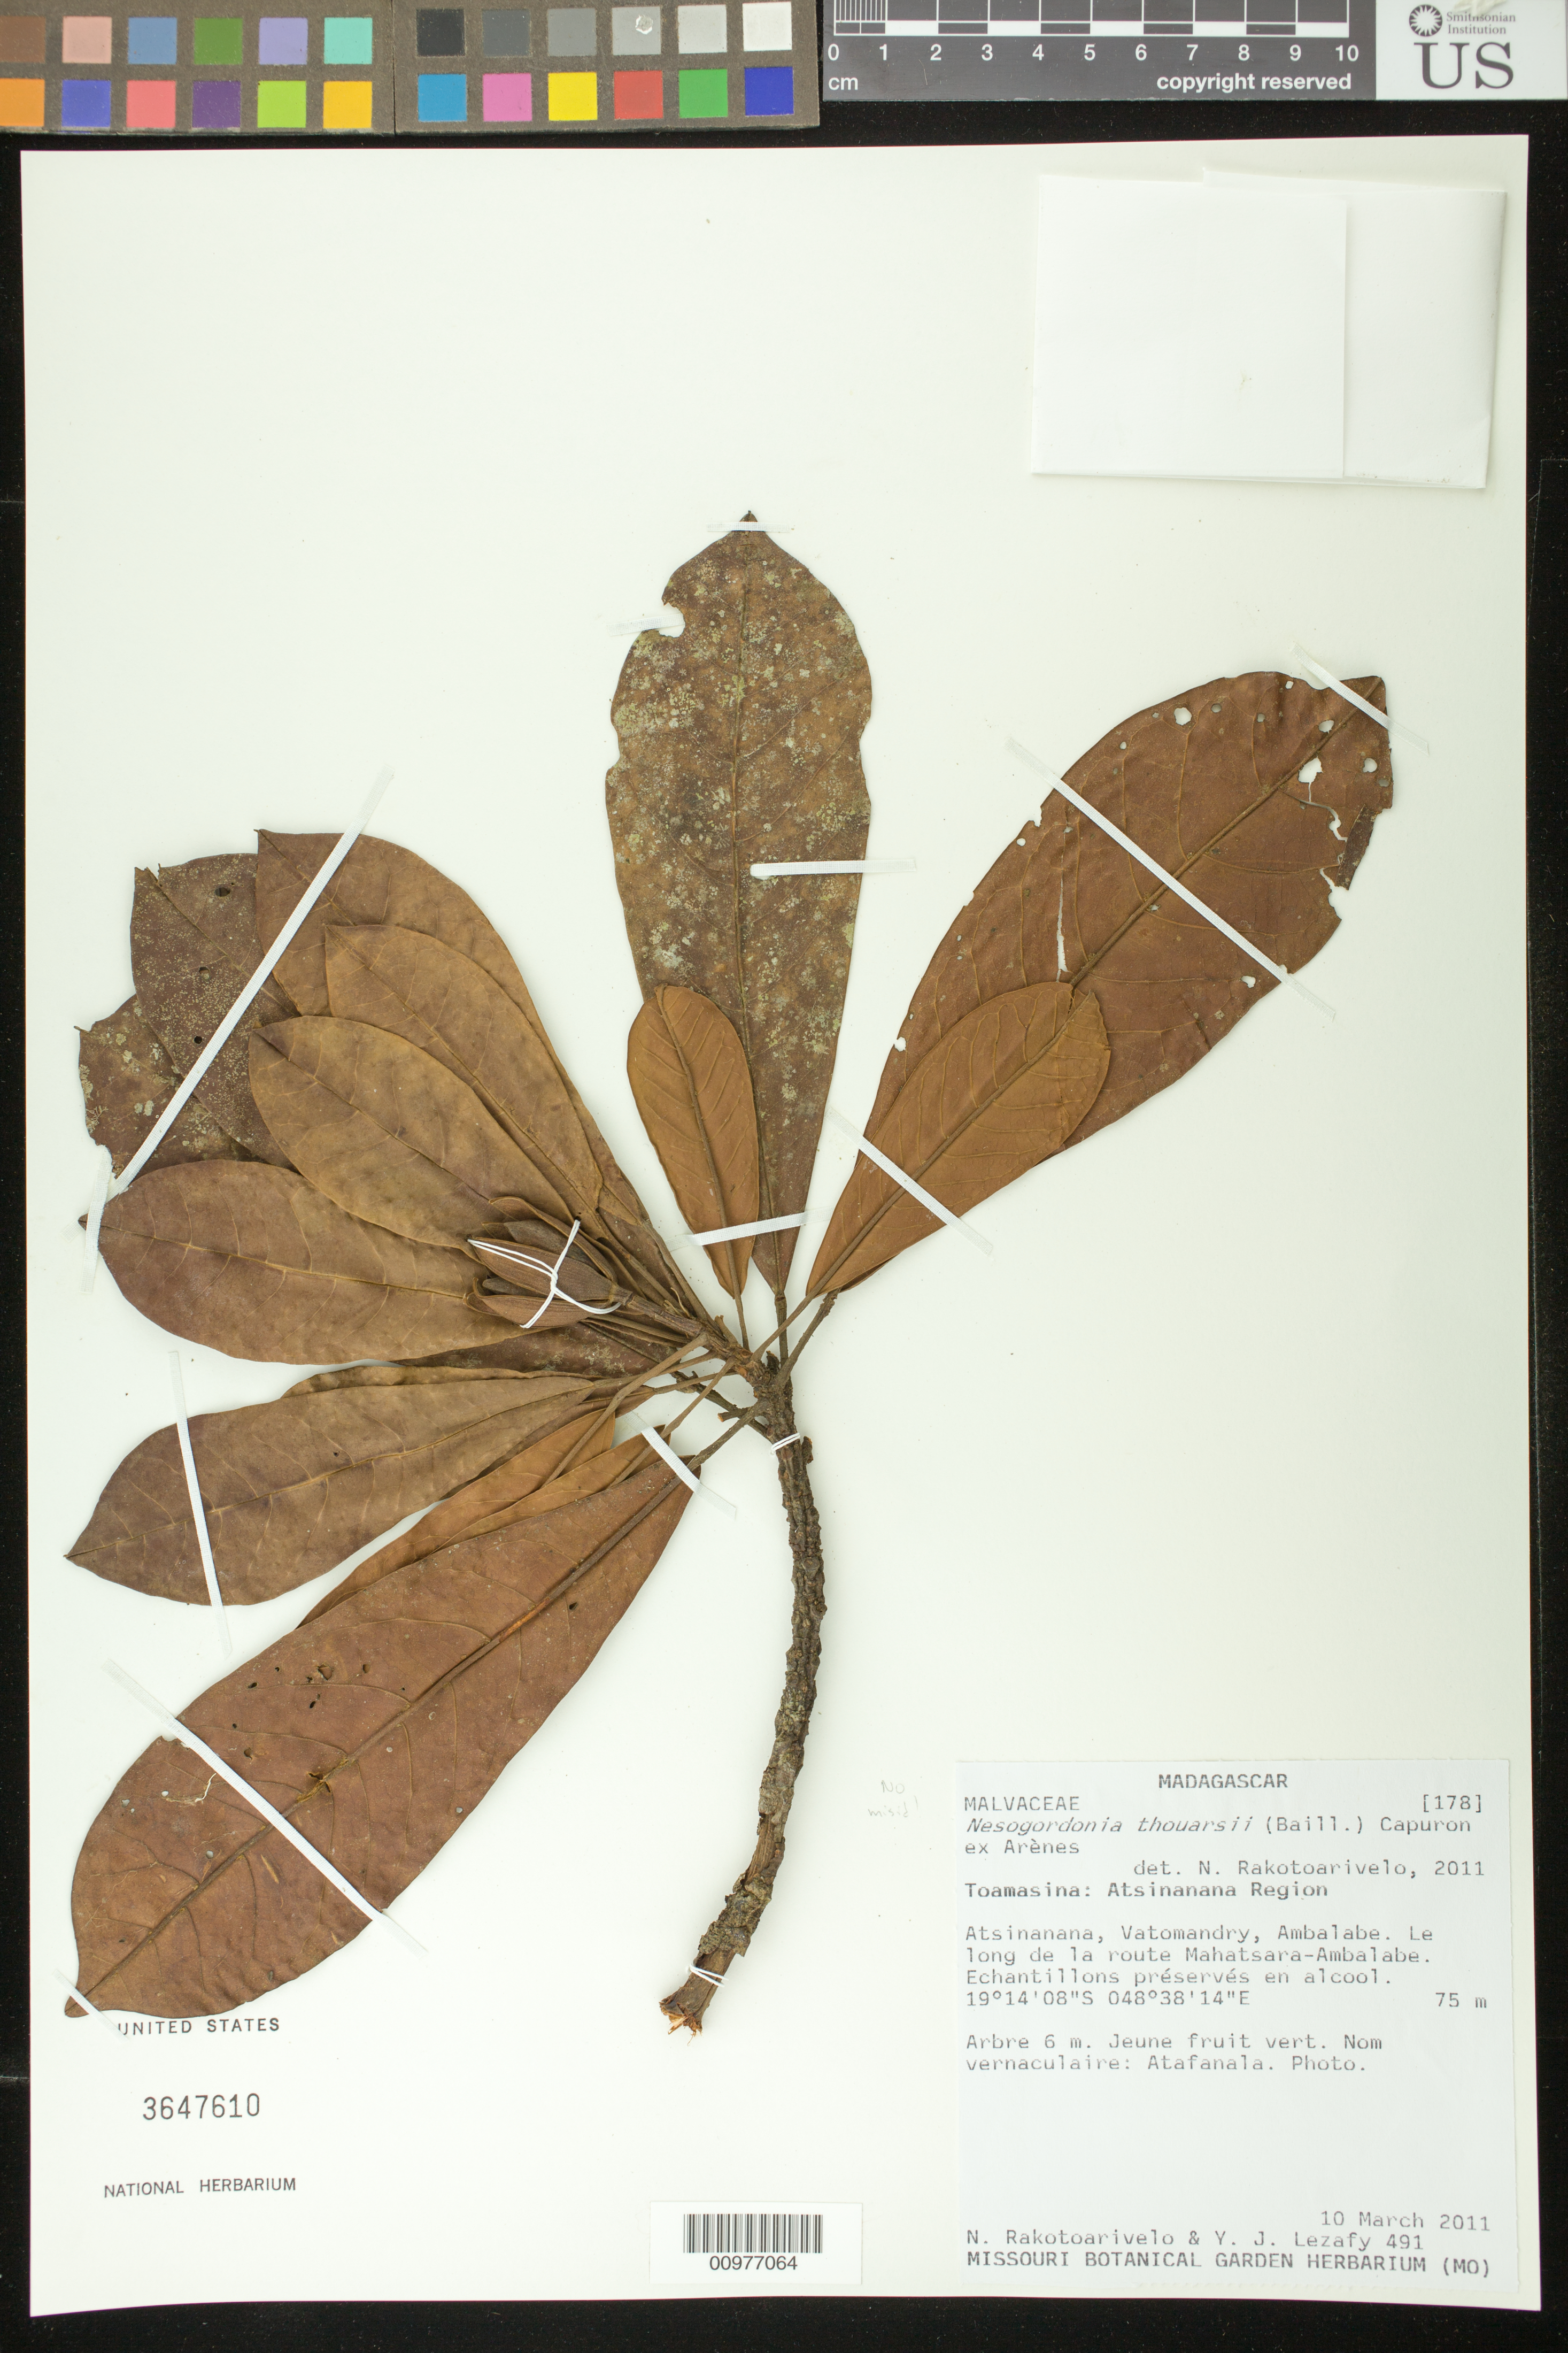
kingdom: Plantae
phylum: Tracheophyta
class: Magnoliopsida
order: Malvales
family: Malvaceae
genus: Nesogordonia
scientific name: Nesogordonia thouarsii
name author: (Baill.) Capuron ex Arènes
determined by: Rakotoarivelo, N.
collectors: N. Rakotoarivelo & Y. Lezafy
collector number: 491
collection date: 2011-03-10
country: Madagascar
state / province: Atsinanana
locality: Atsinanana, Vatomandry, Ambalabe. Le long de la route Mahatsara-Ambalabe.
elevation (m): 75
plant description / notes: Enchantillons preserves en alcool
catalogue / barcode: US 3647610